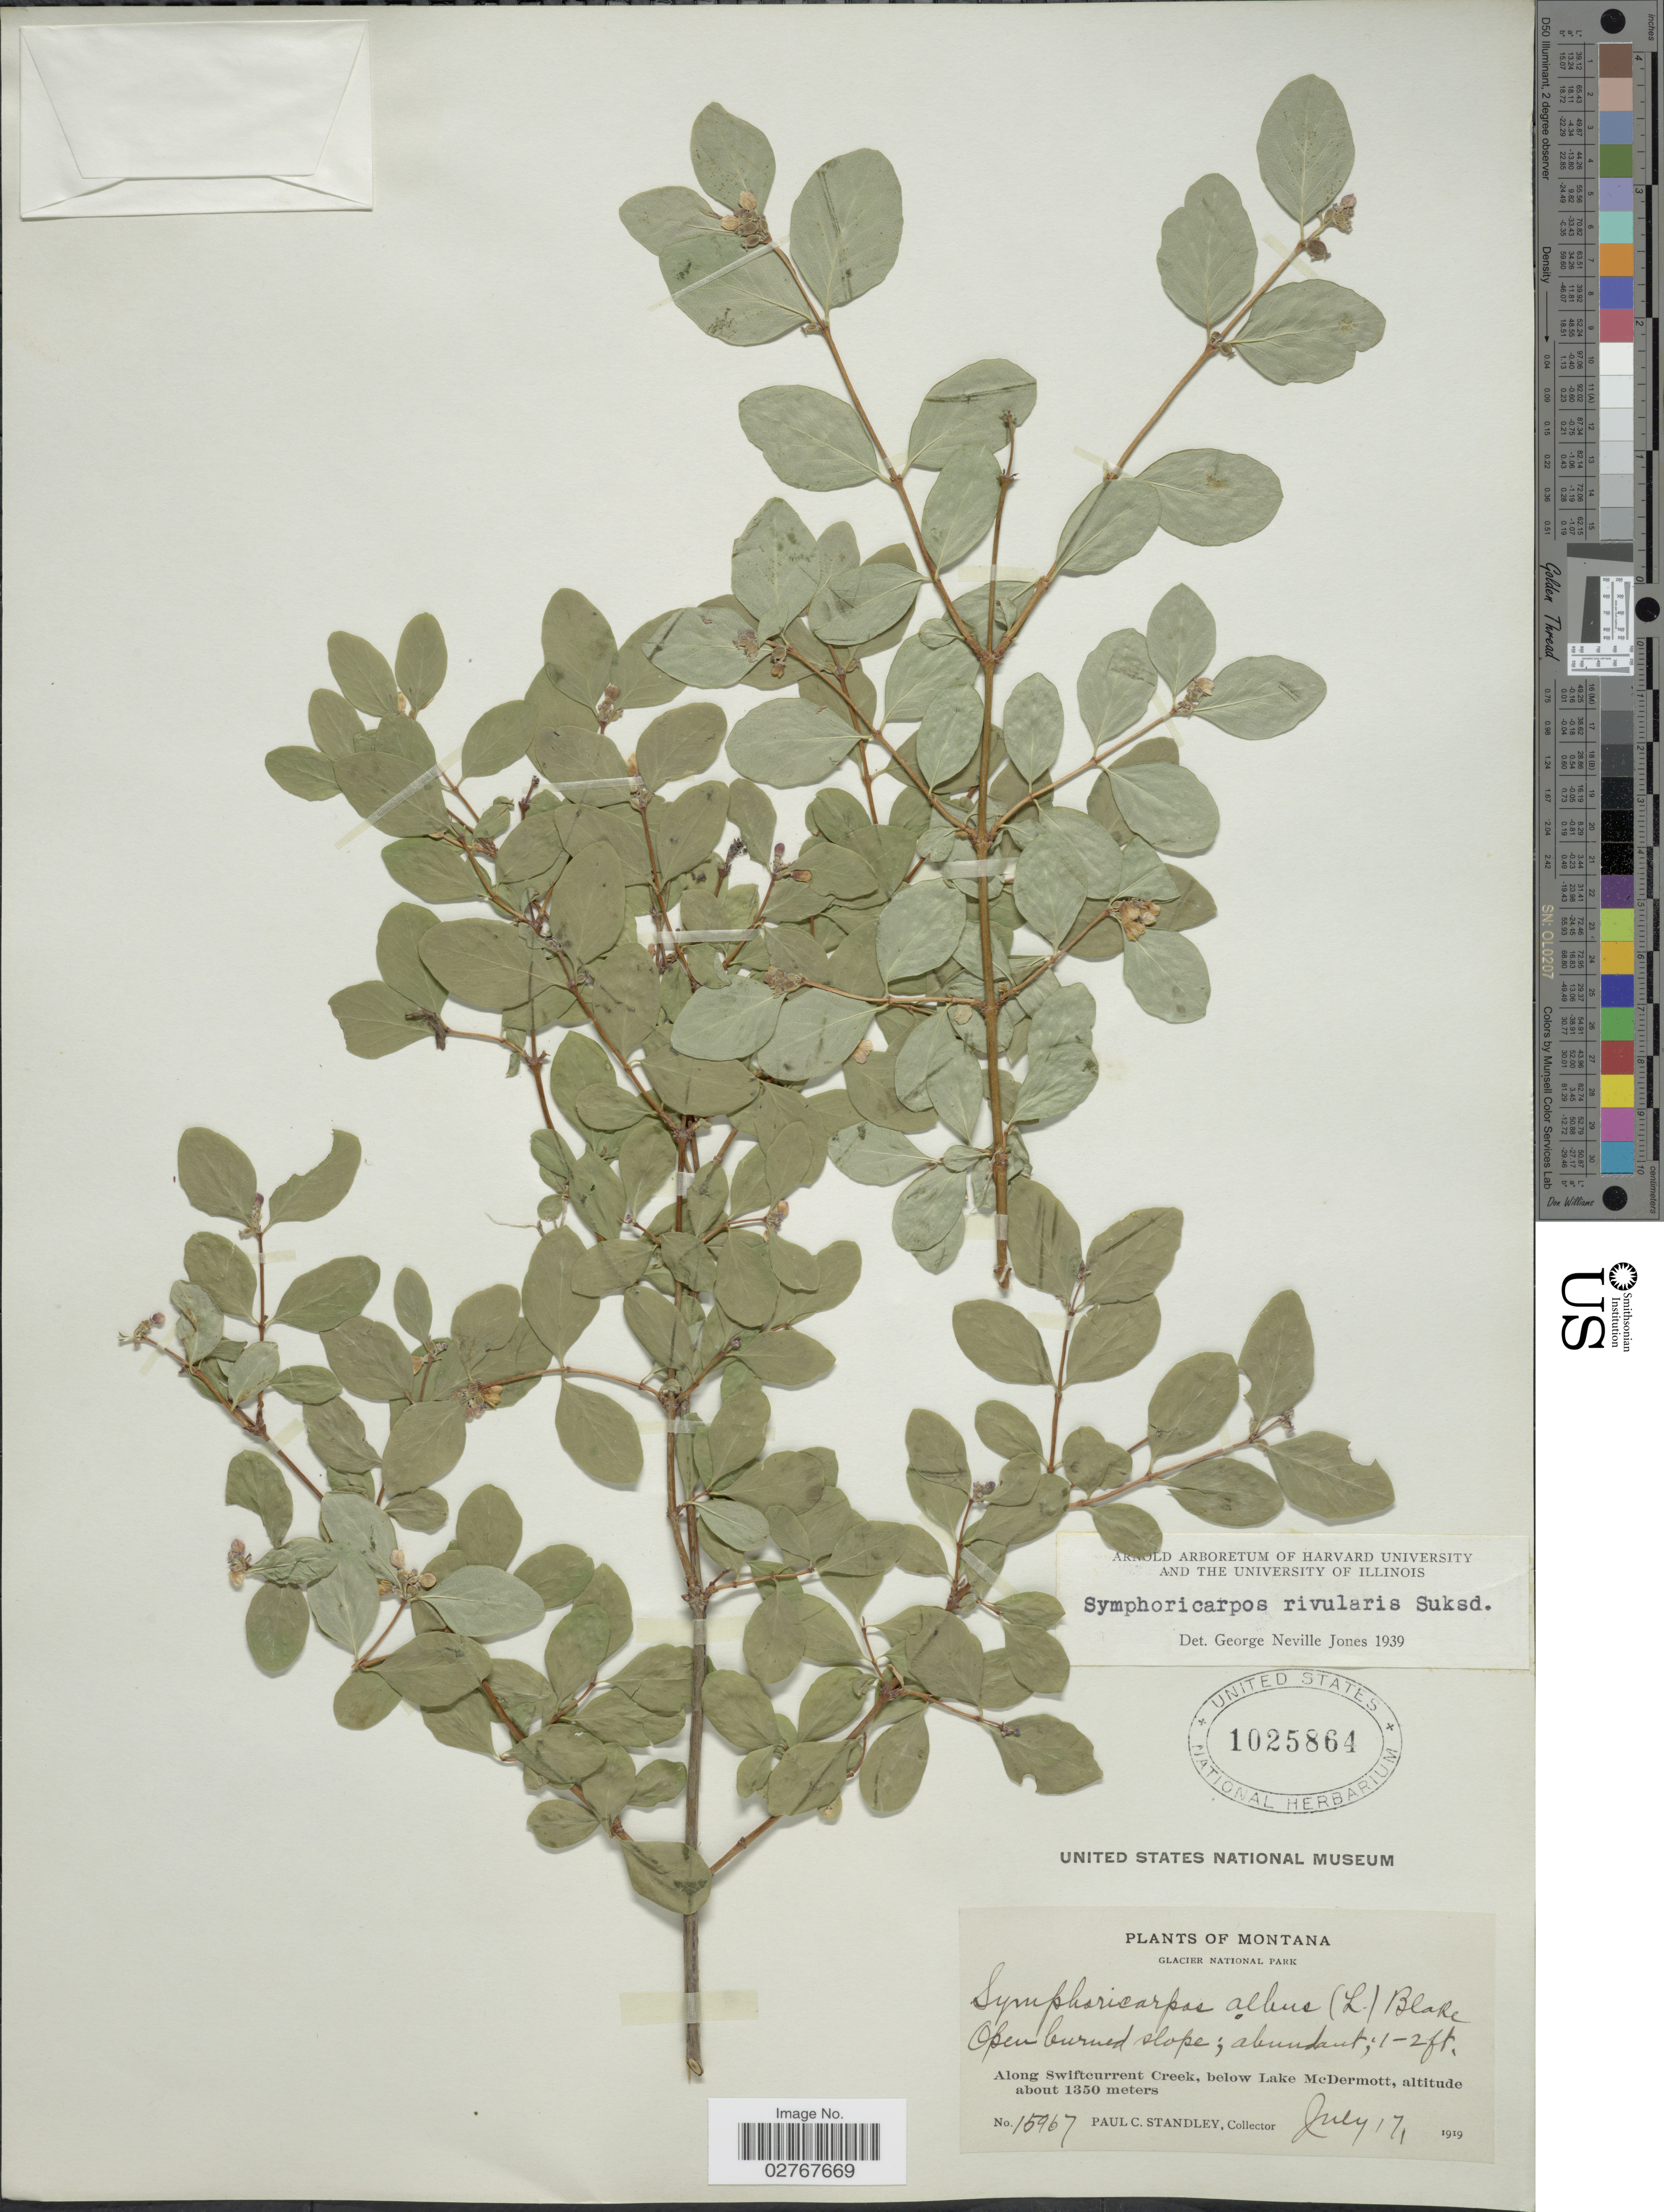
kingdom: Plantae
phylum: Tracheophyta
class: Magnoliopsida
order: Dipsacales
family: Caprifoliaceae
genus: Symphoricarpos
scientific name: Symphoricarpos rivularis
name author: Suksd.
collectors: P. C. Standley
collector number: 15967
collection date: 1919-07-17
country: United States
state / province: Montana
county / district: Glacier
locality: Glacier National Park. Along Swiftcurrent Creek, below Lake McDermott.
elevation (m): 1350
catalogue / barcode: US 1025864